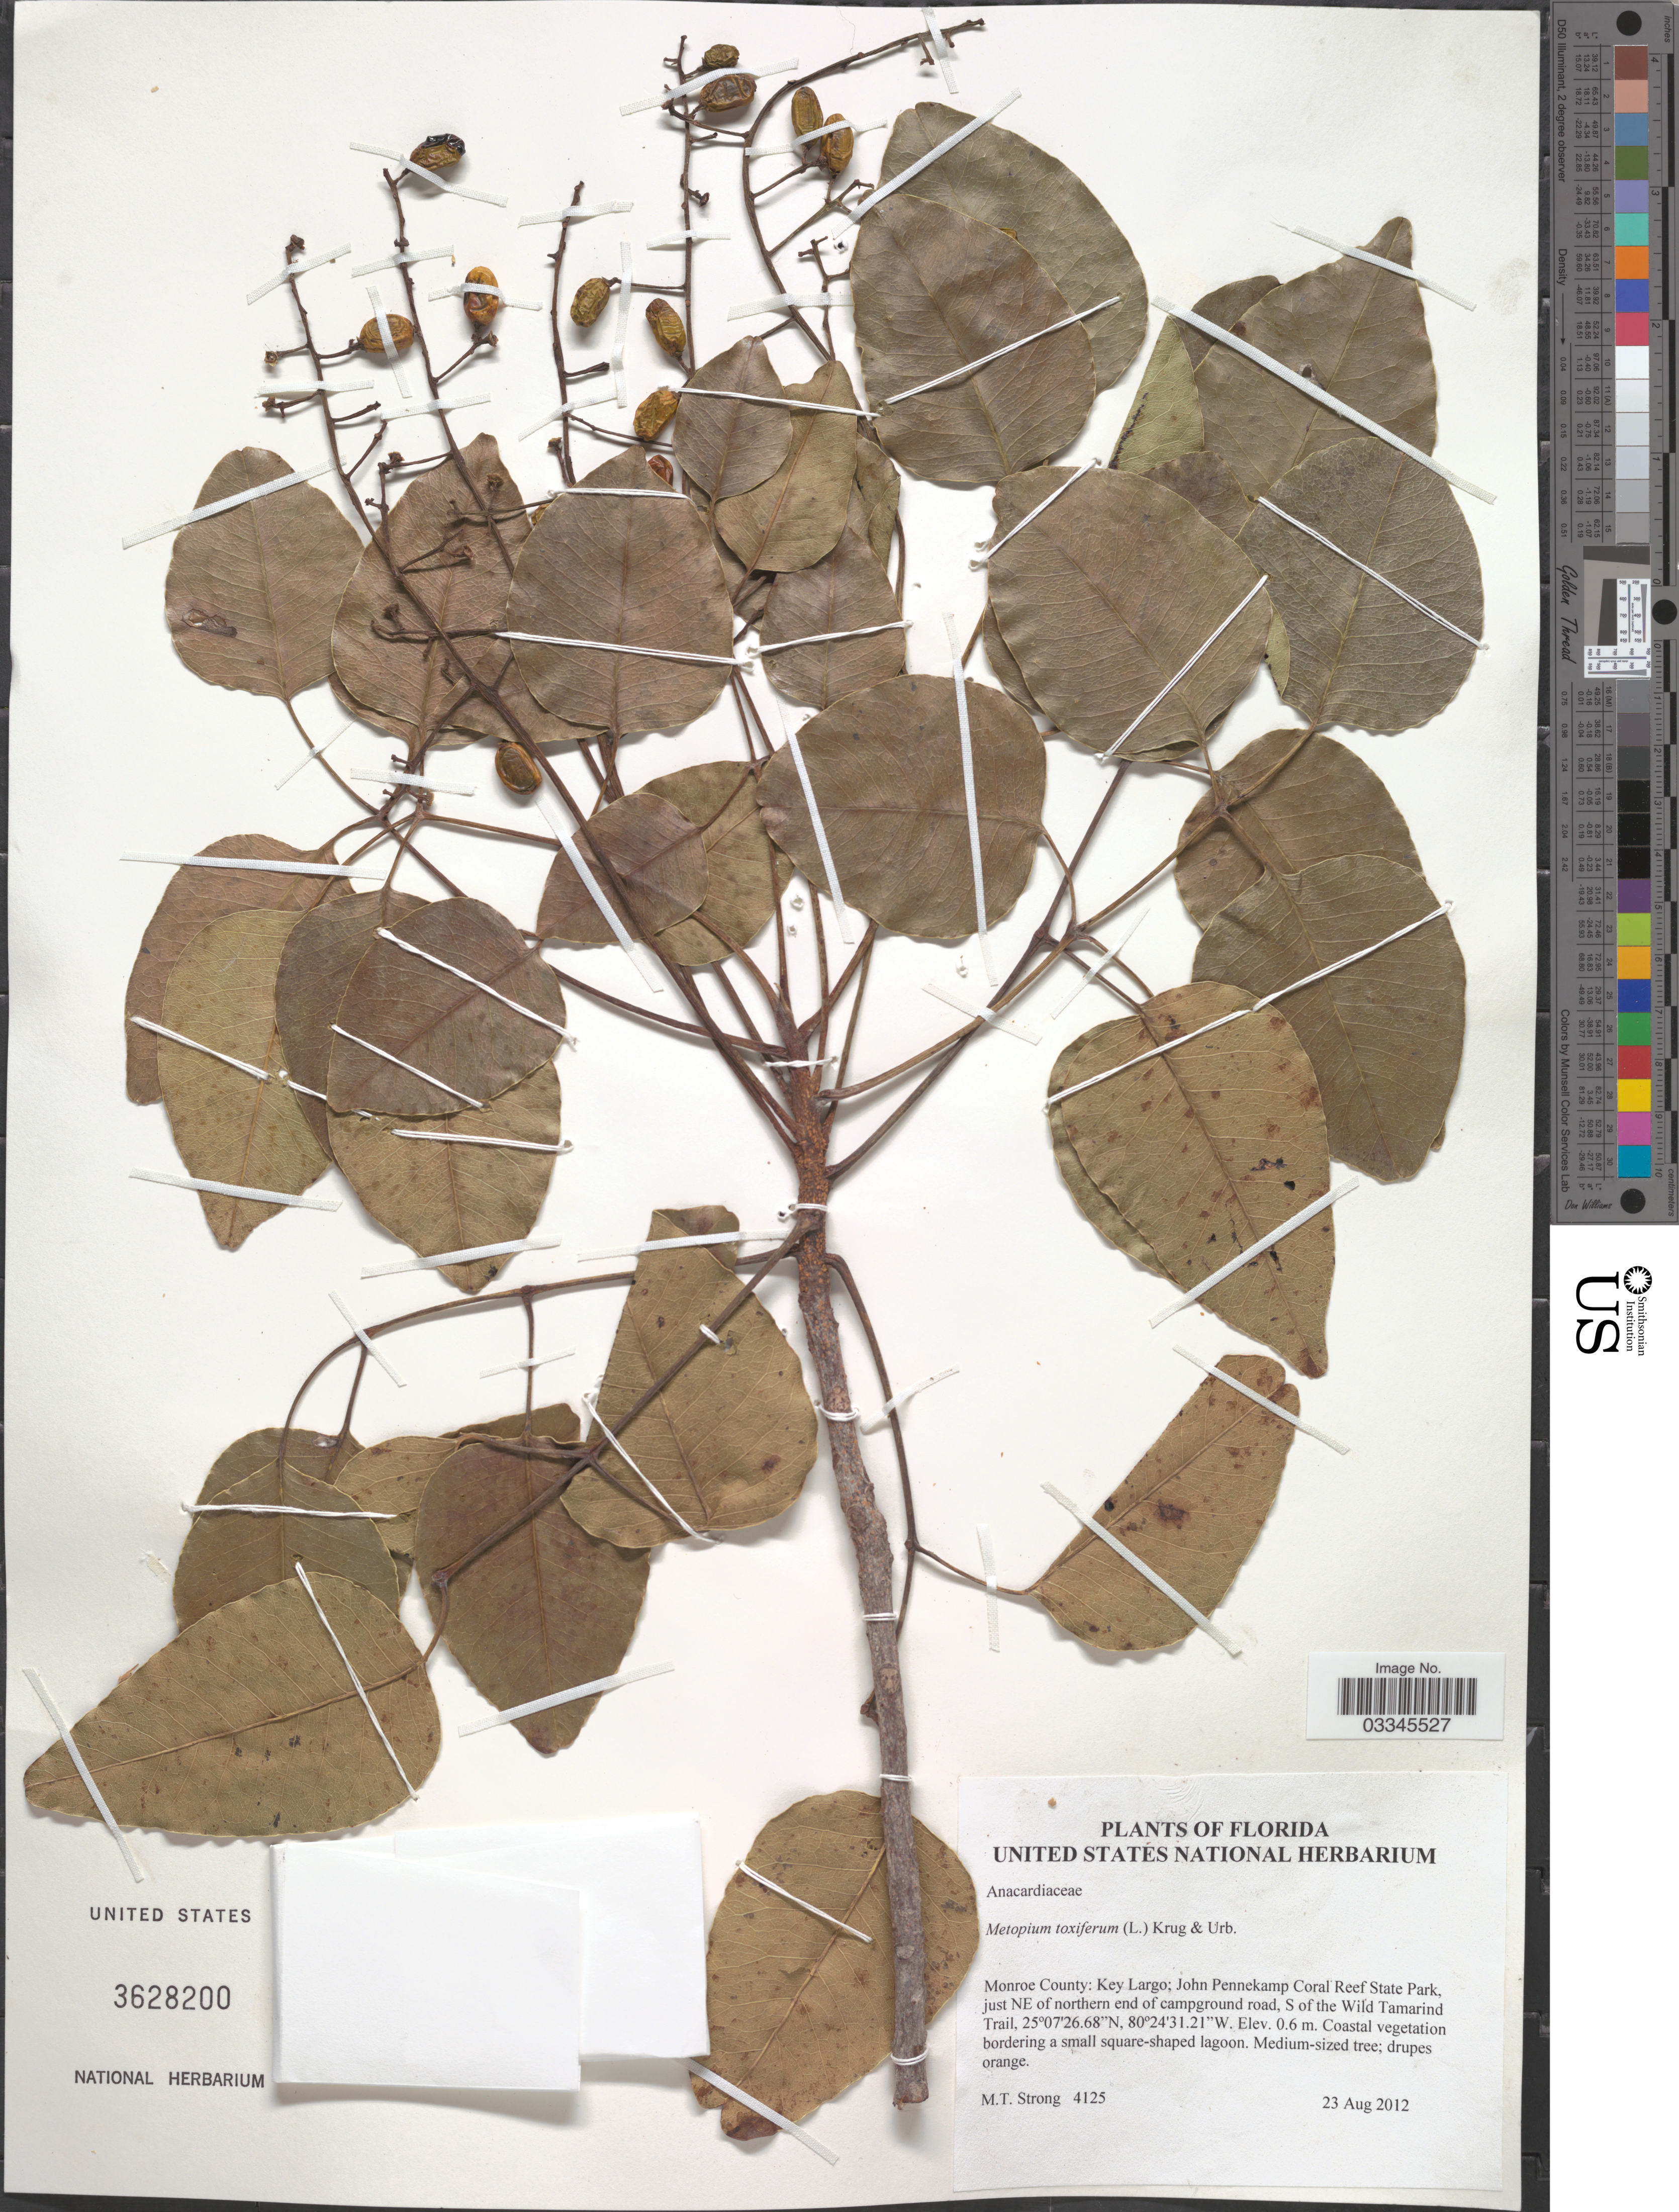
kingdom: Plantae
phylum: Tracheophyta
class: Magnoliopsida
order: Sapindales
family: Anacardiaceae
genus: Metopium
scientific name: Metopium toxiferum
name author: (L.) Krug & Urb.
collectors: M. T. Strong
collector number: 4125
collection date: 2012-08-23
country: United States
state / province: Florida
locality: Monroe County: Key Largo; John Pennekamp Coral Reef State Park, just NE of northern end of campground road, S of the Wild Tamarind Trail.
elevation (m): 0.6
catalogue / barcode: US 3628200